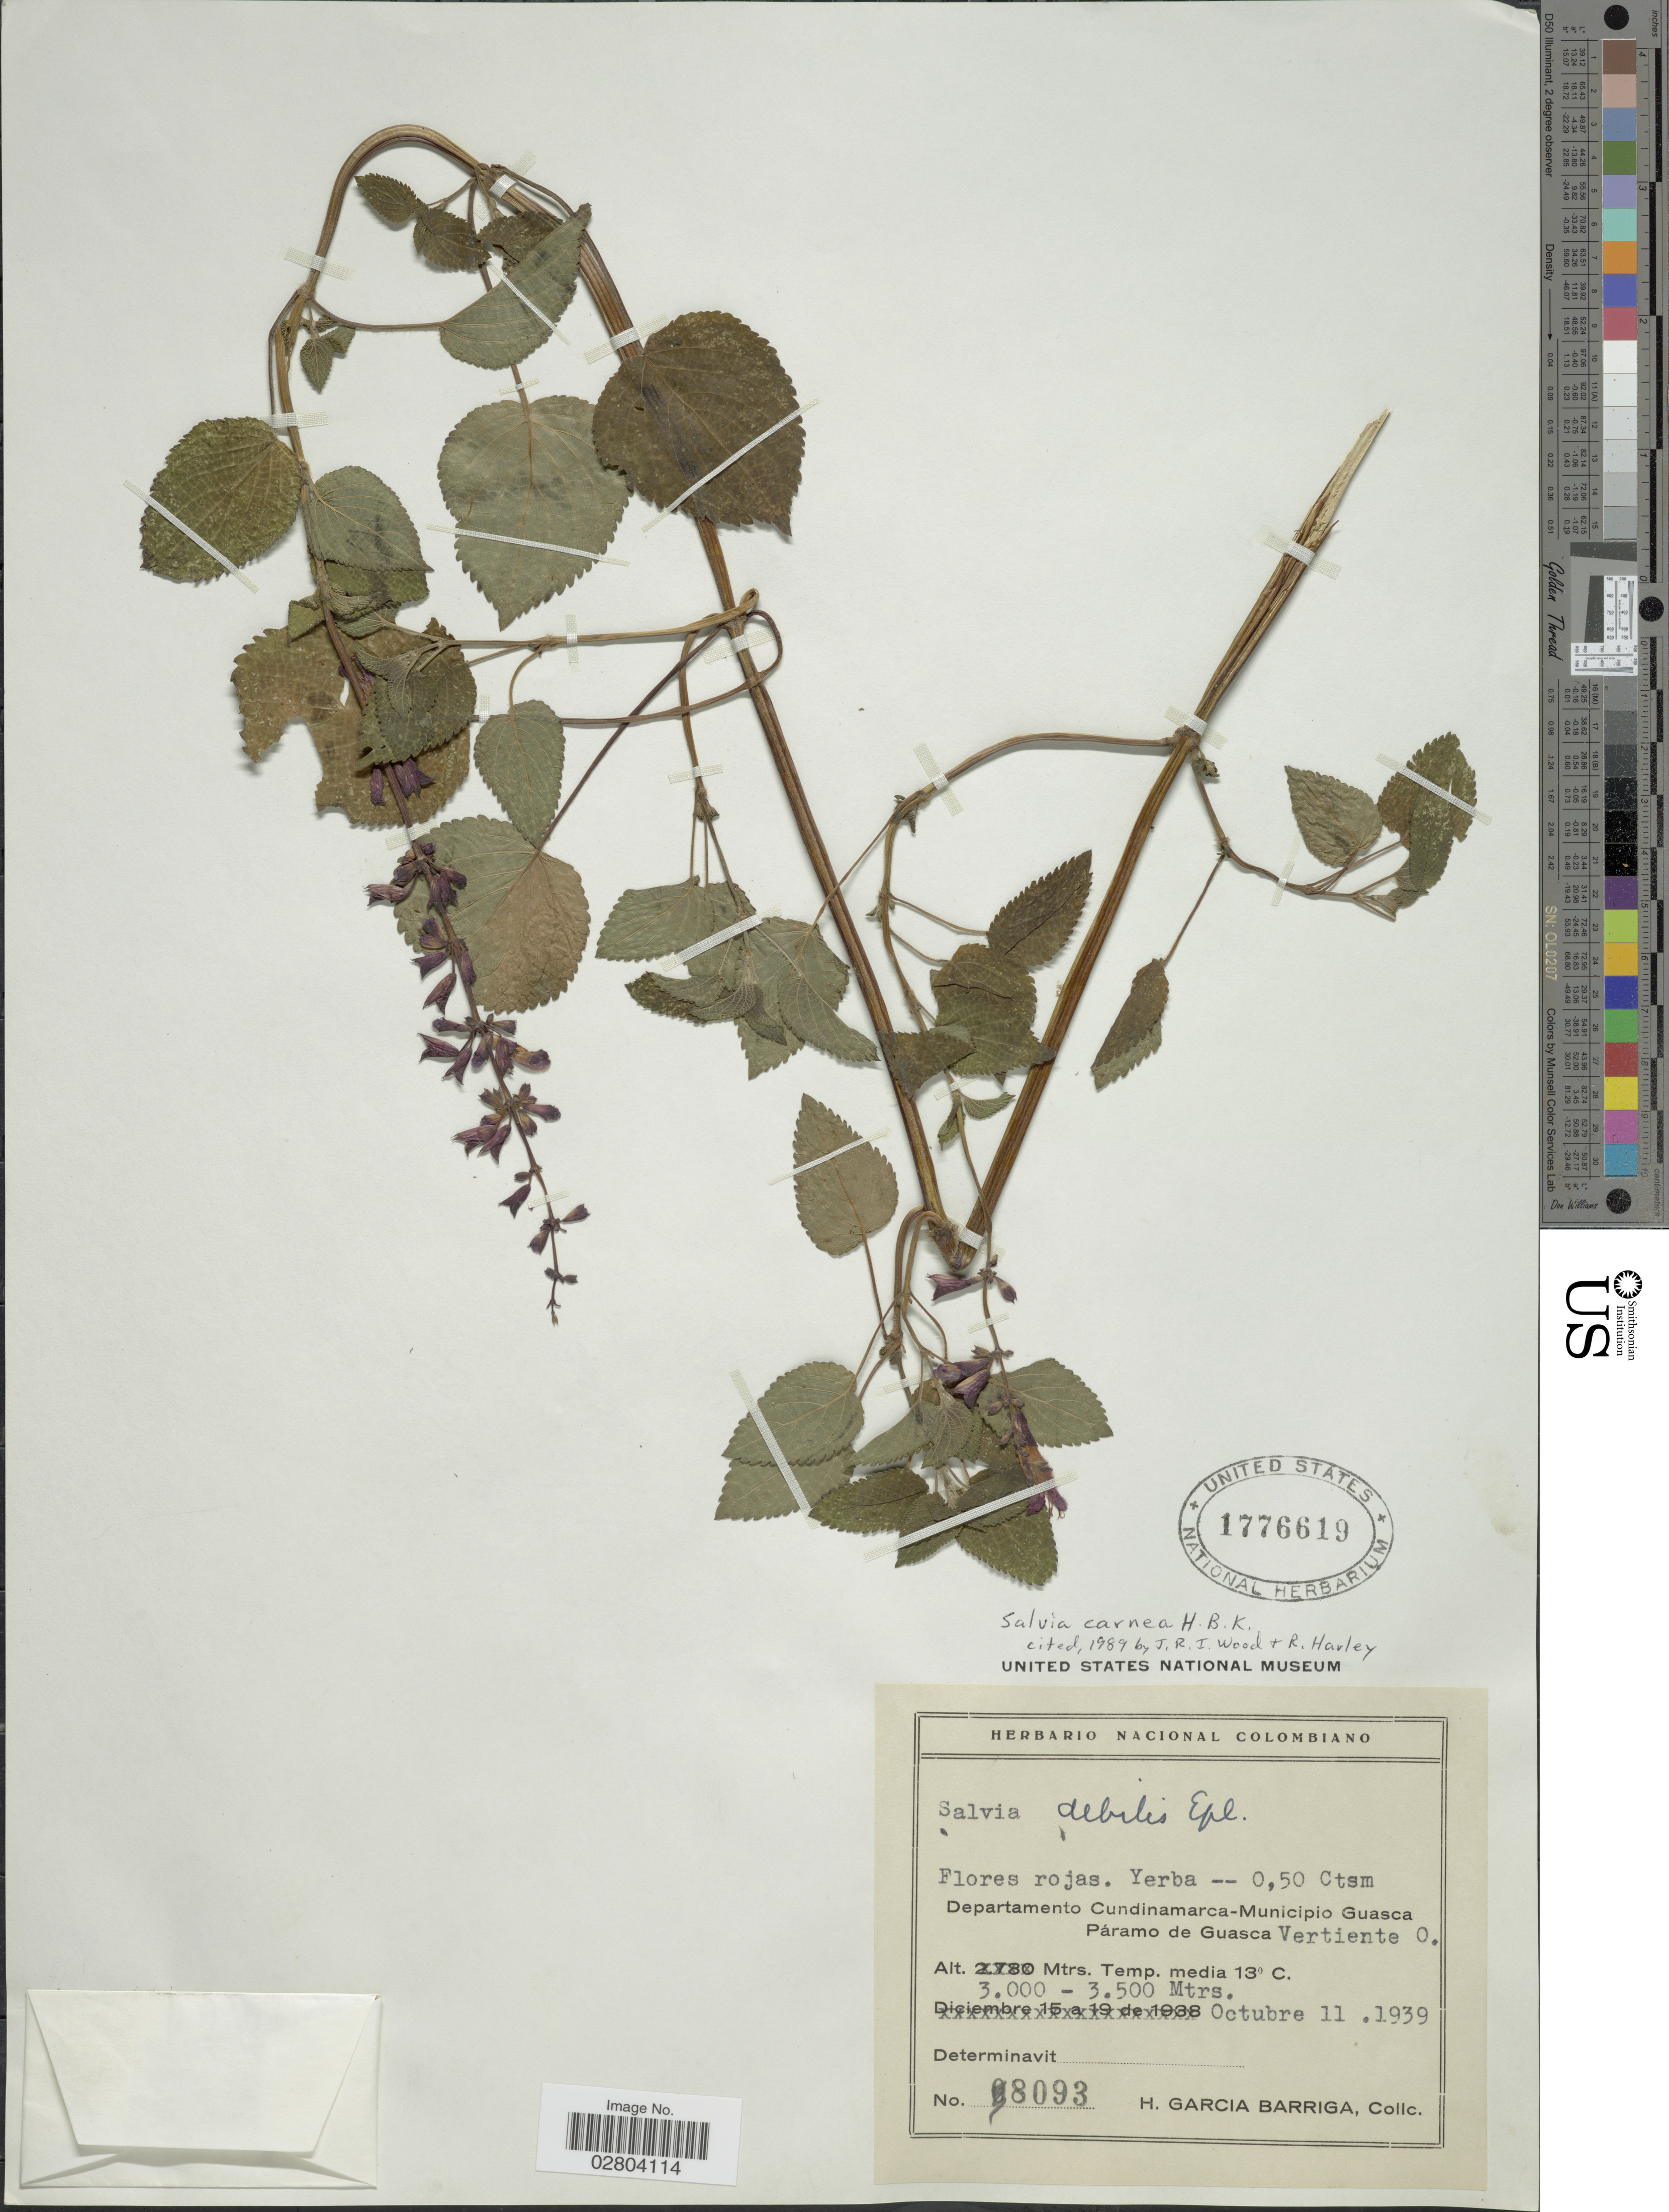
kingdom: Plantae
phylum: Tracheophyta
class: Magnoliopsida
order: Lamiales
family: Lamiaceae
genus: Salvia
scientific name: Salvia carnea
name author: Kunth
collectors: H. García Barriga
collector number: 8093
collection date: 1939-10-11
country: Colombia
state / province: Cundinamarca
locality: Departamento Cundinamarca-Municipio Guasca. Páramo de Guasca. Vertiente O.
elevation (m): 3000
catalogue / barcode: US 1776619